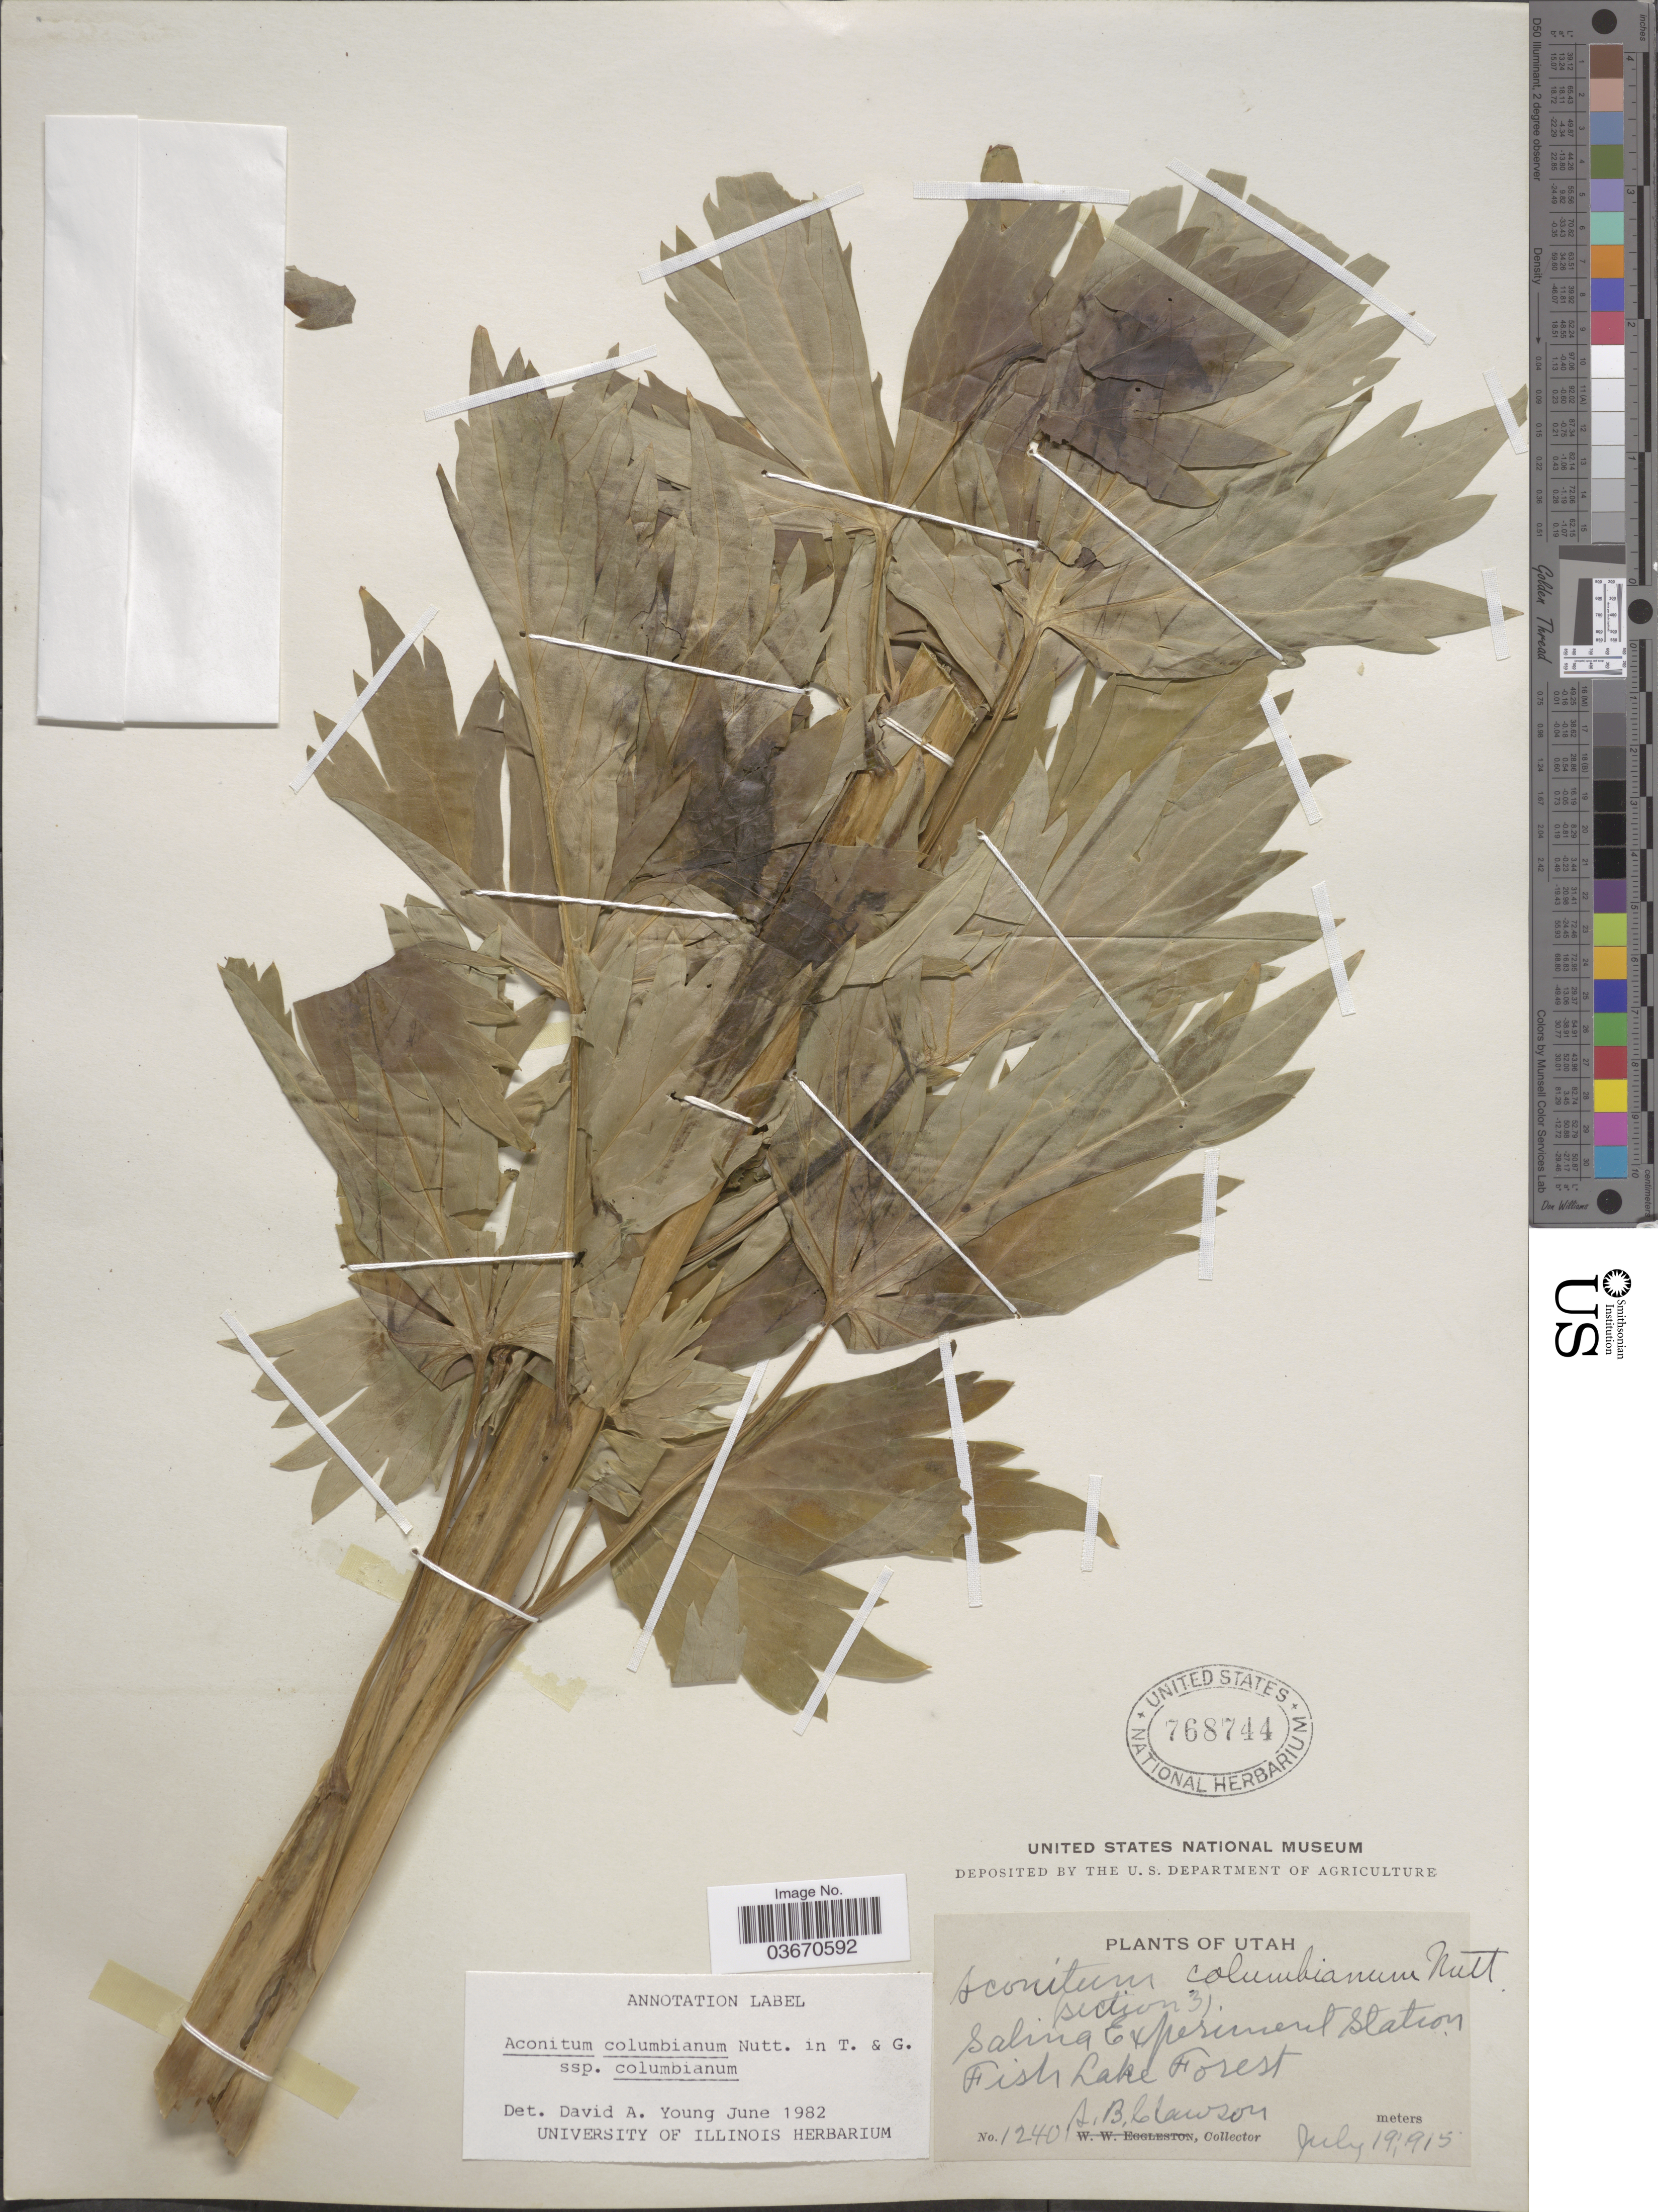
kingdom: Plantae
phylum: Tracheophyta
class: Magnoliopsida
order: Ranunculales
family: Ranunculaceae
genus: Aconitum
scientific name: Aconitum columbianum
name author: Nutt.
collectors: A. Clawson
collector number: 12401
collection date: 1915-07-19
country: United States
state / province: Utah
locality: (Section 3). Salina Experiment Station. Fish Lake Forest.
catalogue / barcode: US 768744